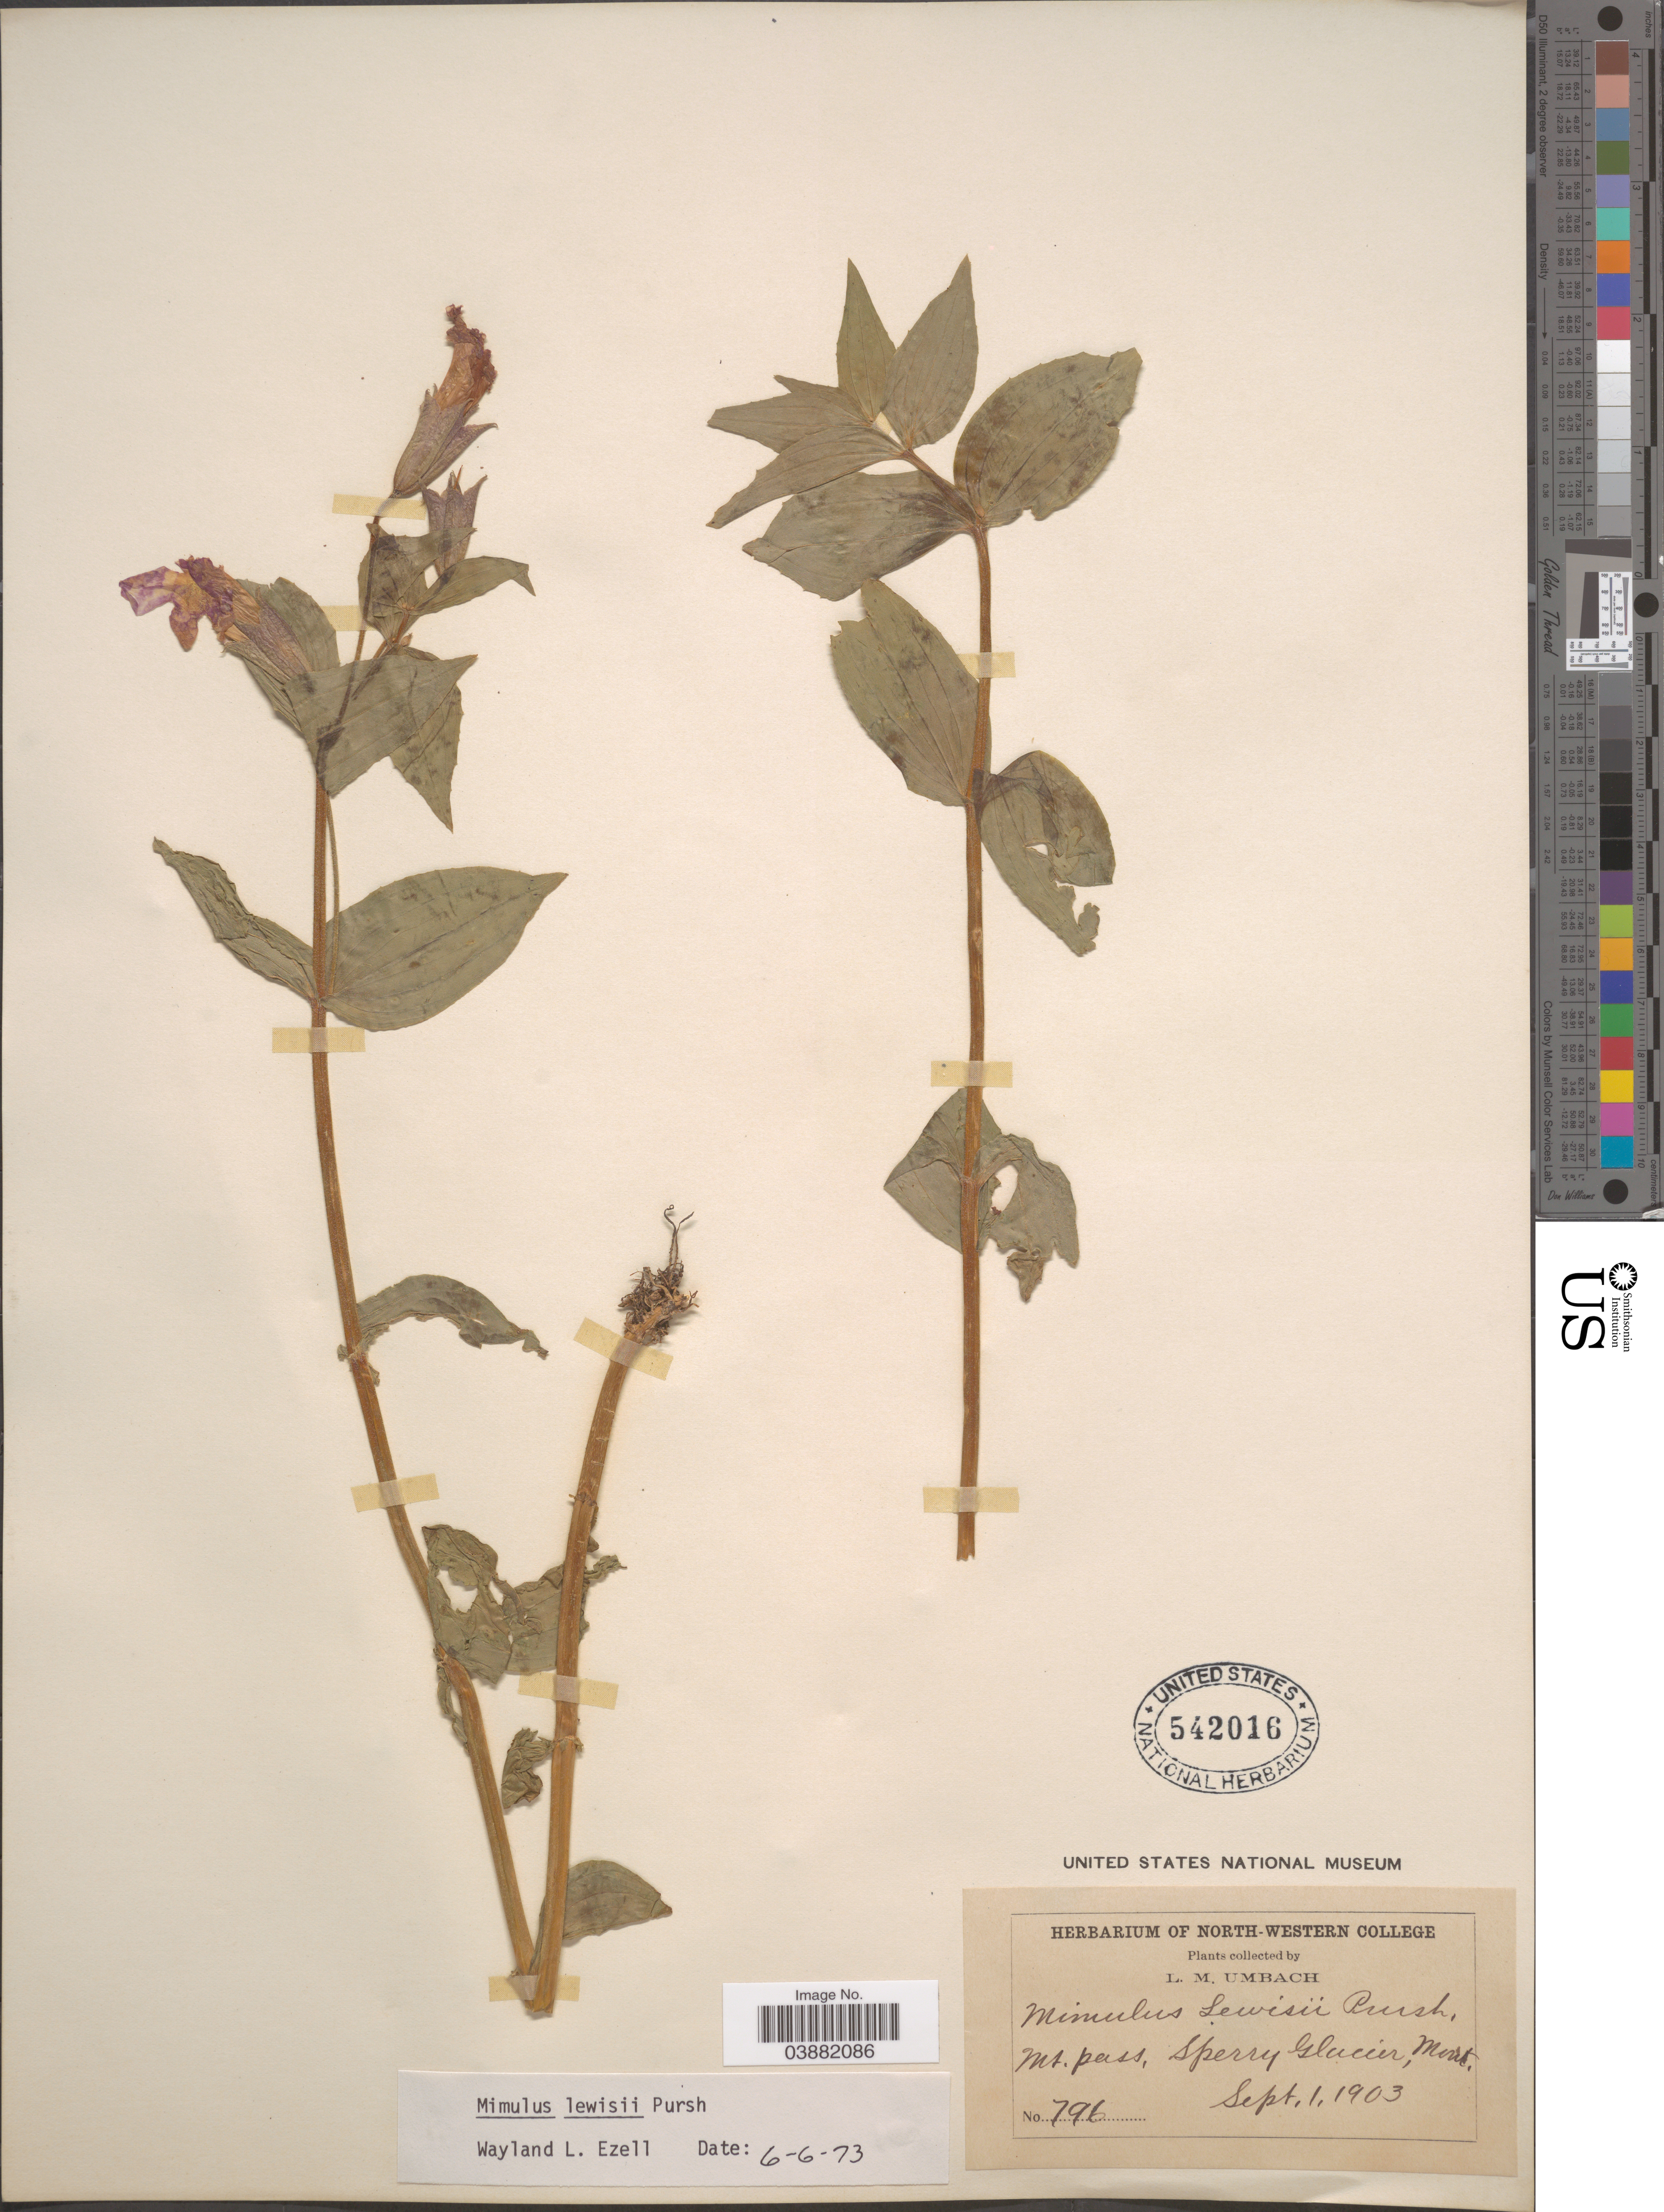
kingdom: Plantae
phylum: Tracheophyta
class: Magnoliopsida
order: Lamiales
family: Phrymaceae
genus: Mimulus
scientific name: Mimulus lewisii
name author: Pursh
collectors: L. M. Umbach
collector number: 796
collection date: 1903-09-01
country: United States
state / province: Montana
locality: Mt. Pass, Sperry Glacier.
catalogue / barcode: US 542016